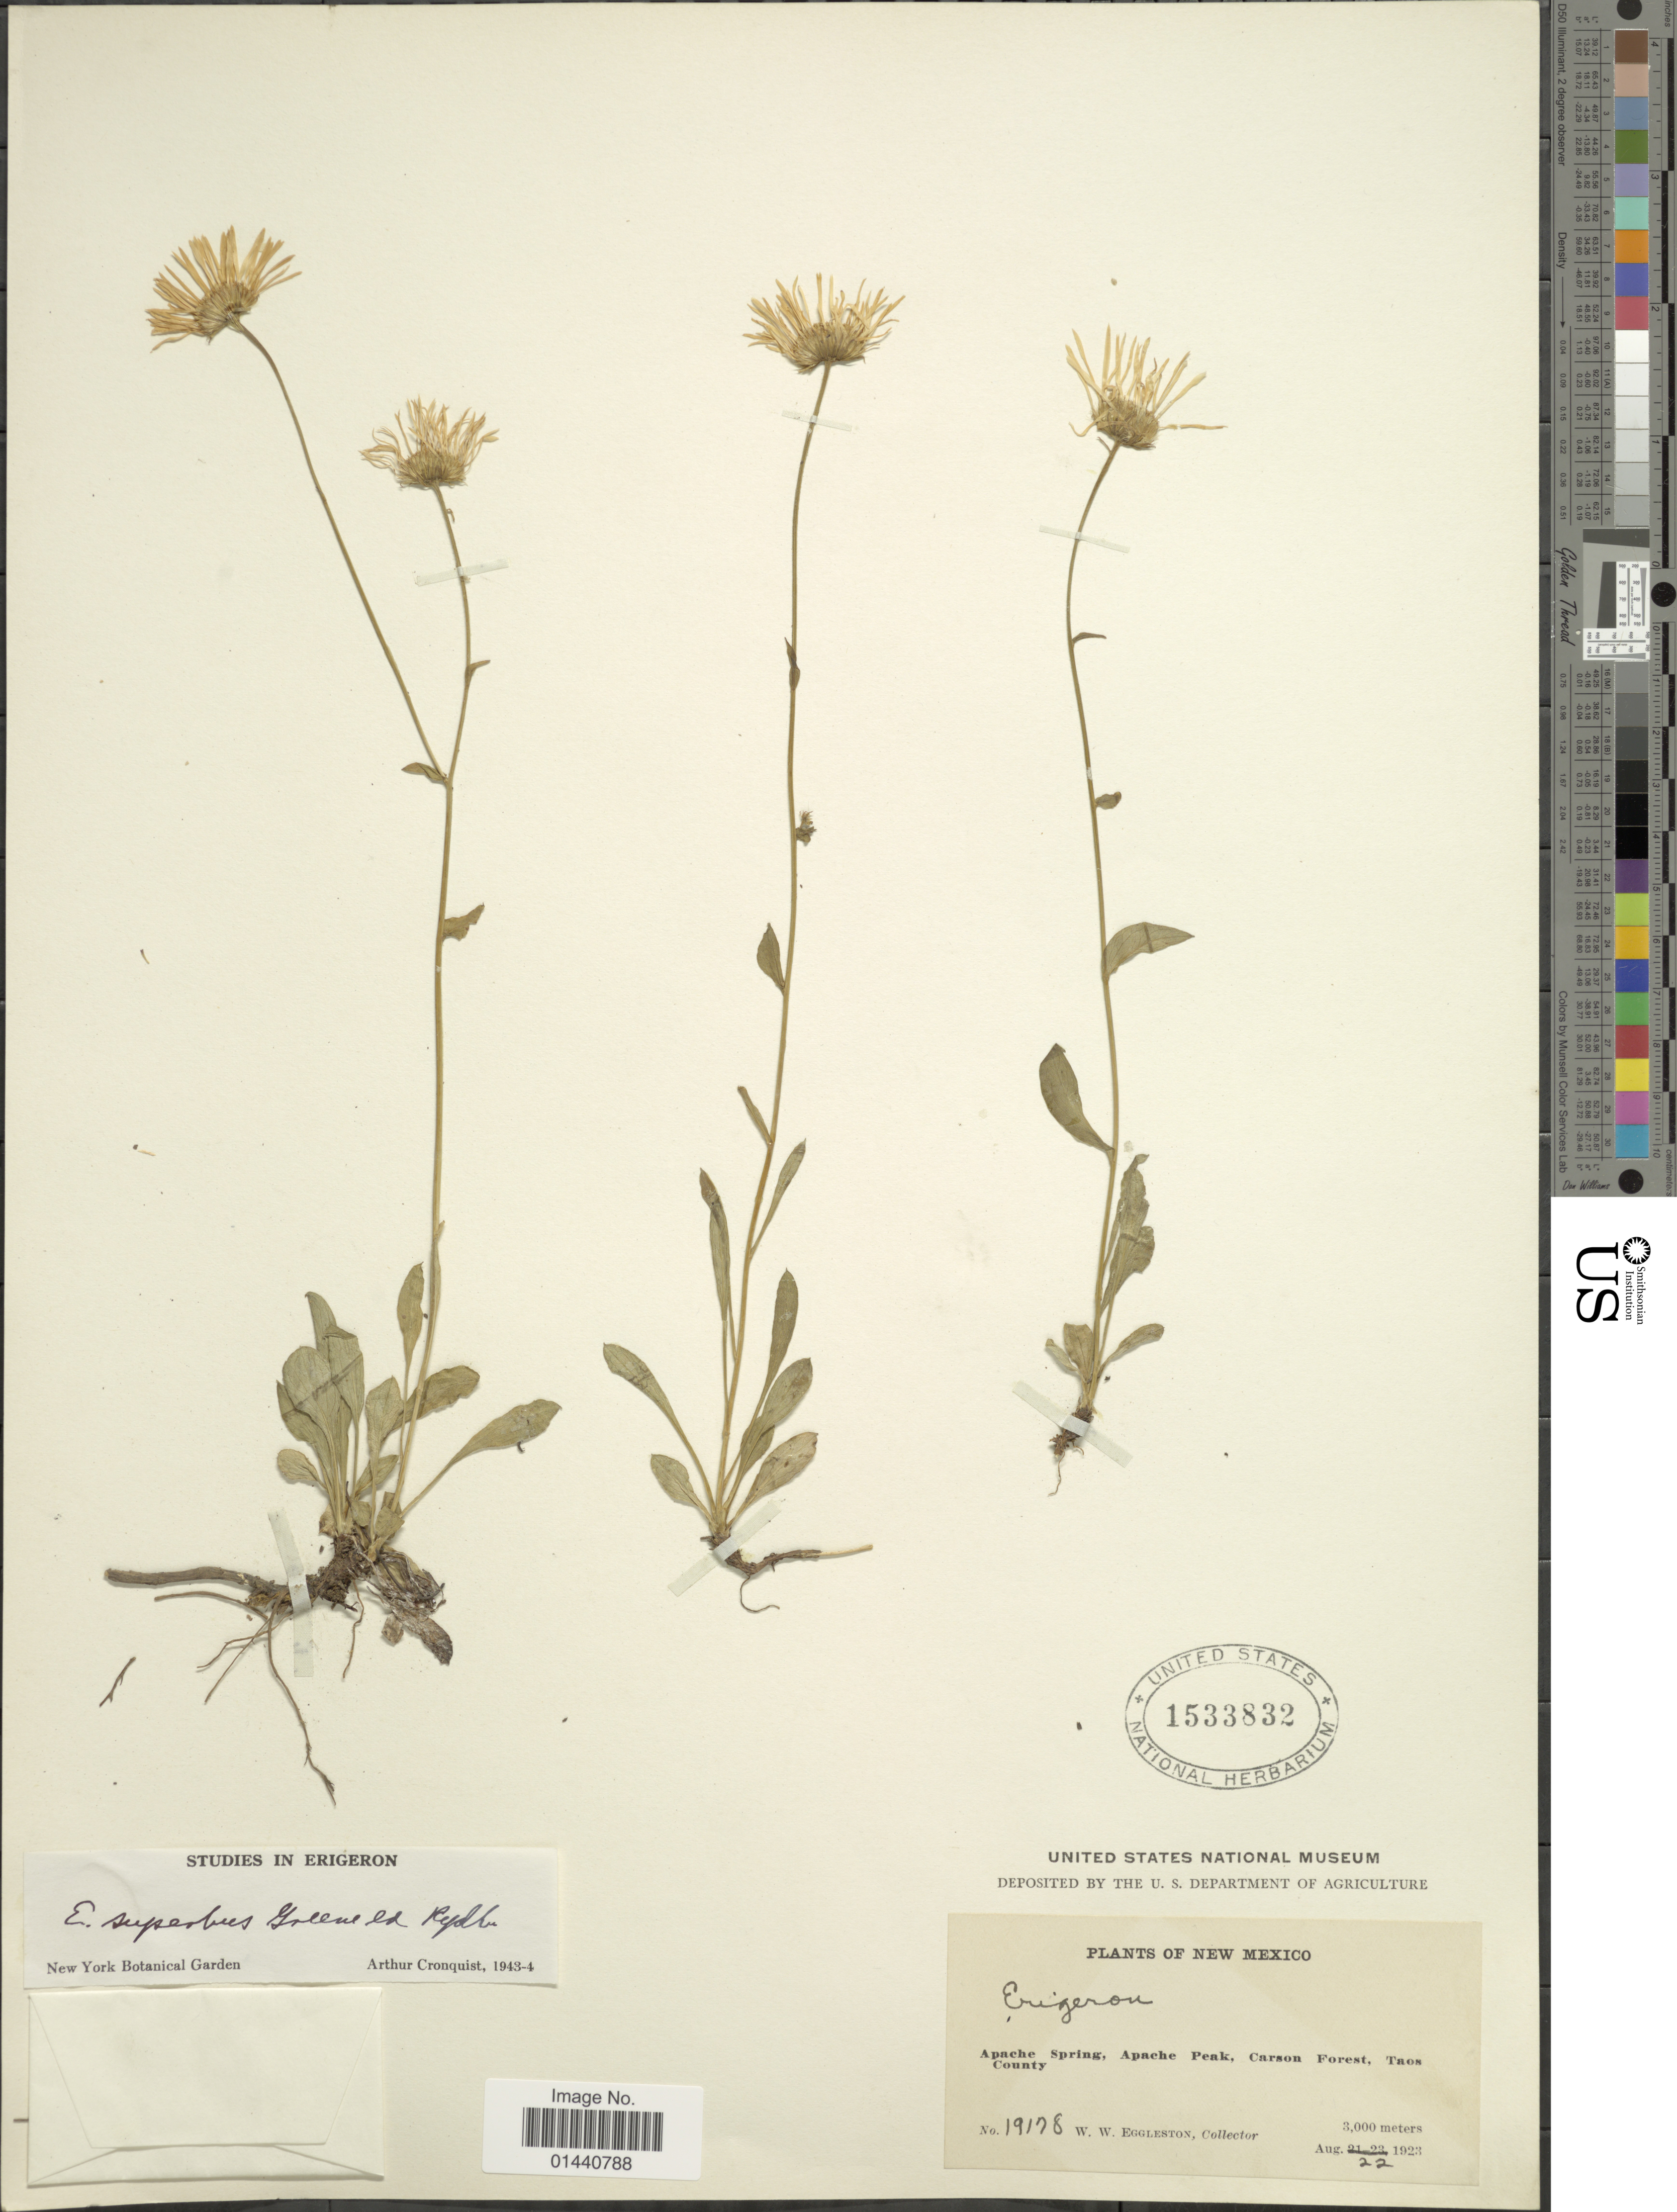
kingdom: Plantae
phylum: Tracheophyta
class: Magnoliopsida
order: Asterales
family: Asteraceae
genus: Erigeron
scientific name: Erigeron superbus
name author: Greene ex Rydb.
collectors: W. W. Eggleston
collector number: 19178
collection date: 1923-08-22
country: United States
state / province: New Mexico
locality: Apache Spring, Apache Peak, Carson Forest, Taos County.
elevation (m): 3000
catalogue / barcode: US 1533832